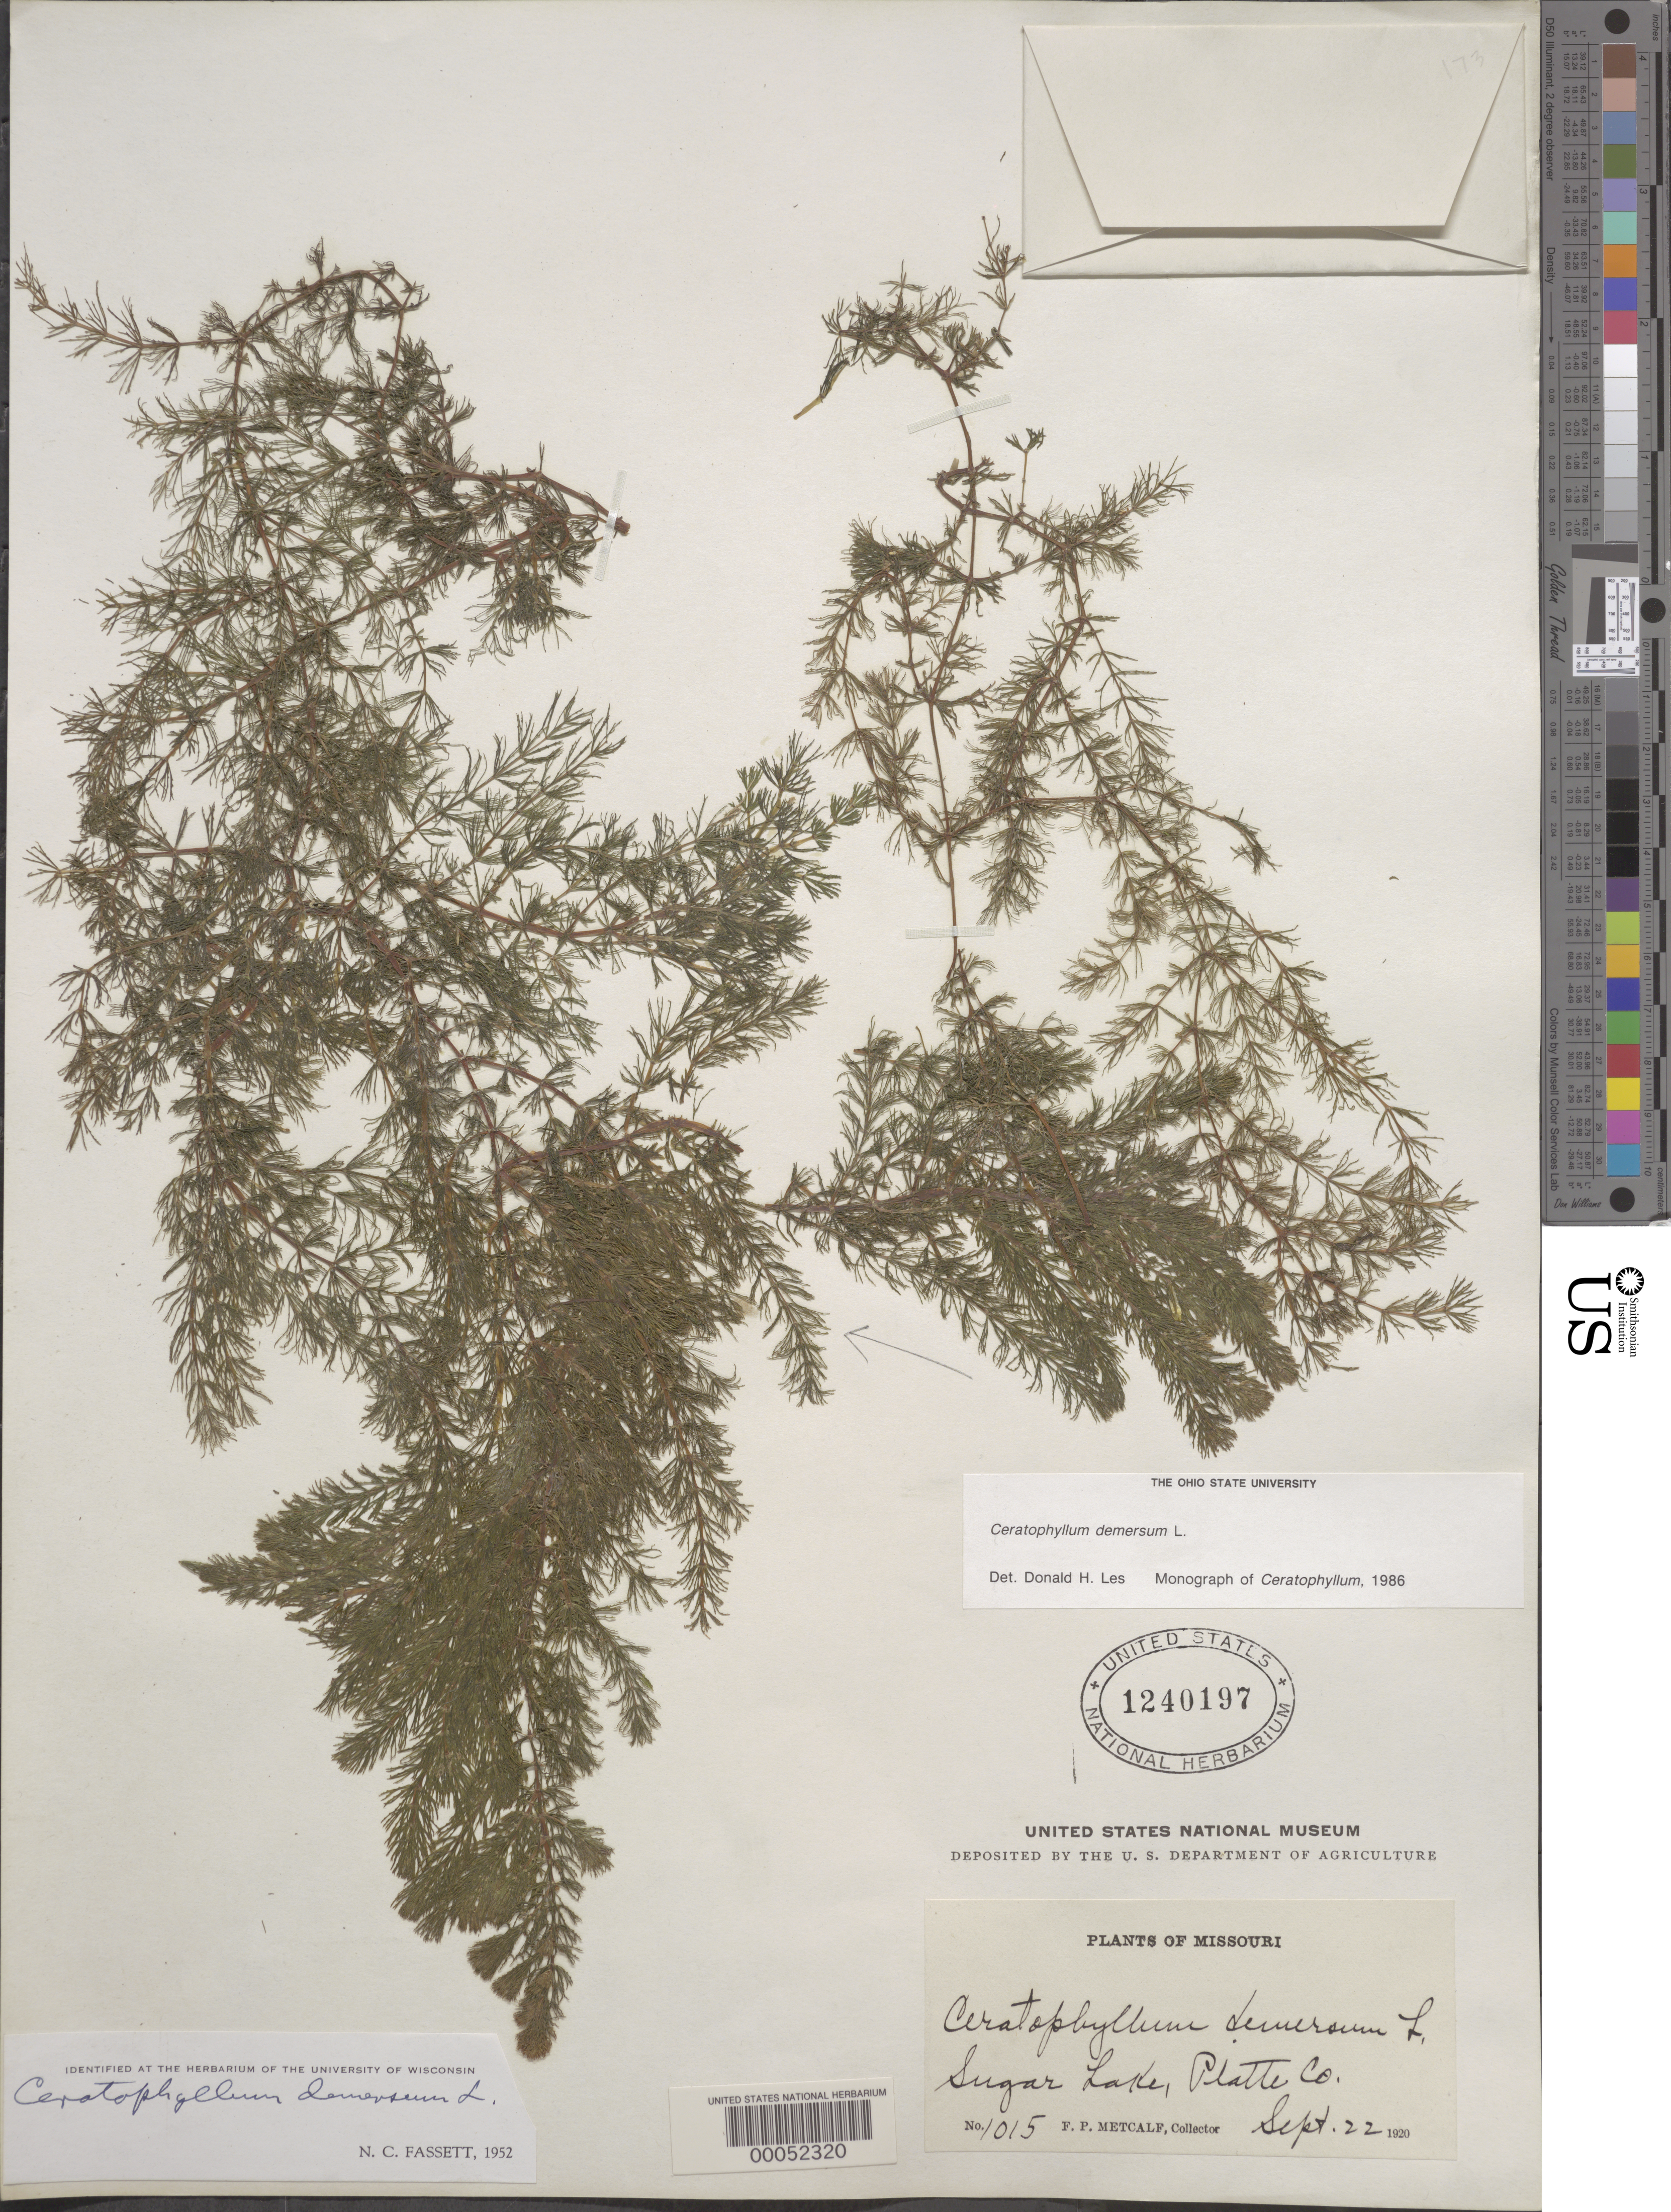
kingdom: Plantae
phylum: Tracheophyta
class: Magnoliopsida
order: Ceratophyllales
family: Ceratophyllaceae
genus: Ceratophyllum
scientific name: Ceratophyllum demersum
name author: L.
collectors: F. P. Metcalf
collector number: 1015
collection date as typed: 22 Sep 1920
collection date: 1920-09-22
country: United States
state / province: Missouri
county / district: Platte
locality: Sugar lake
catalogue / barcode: US 1240197